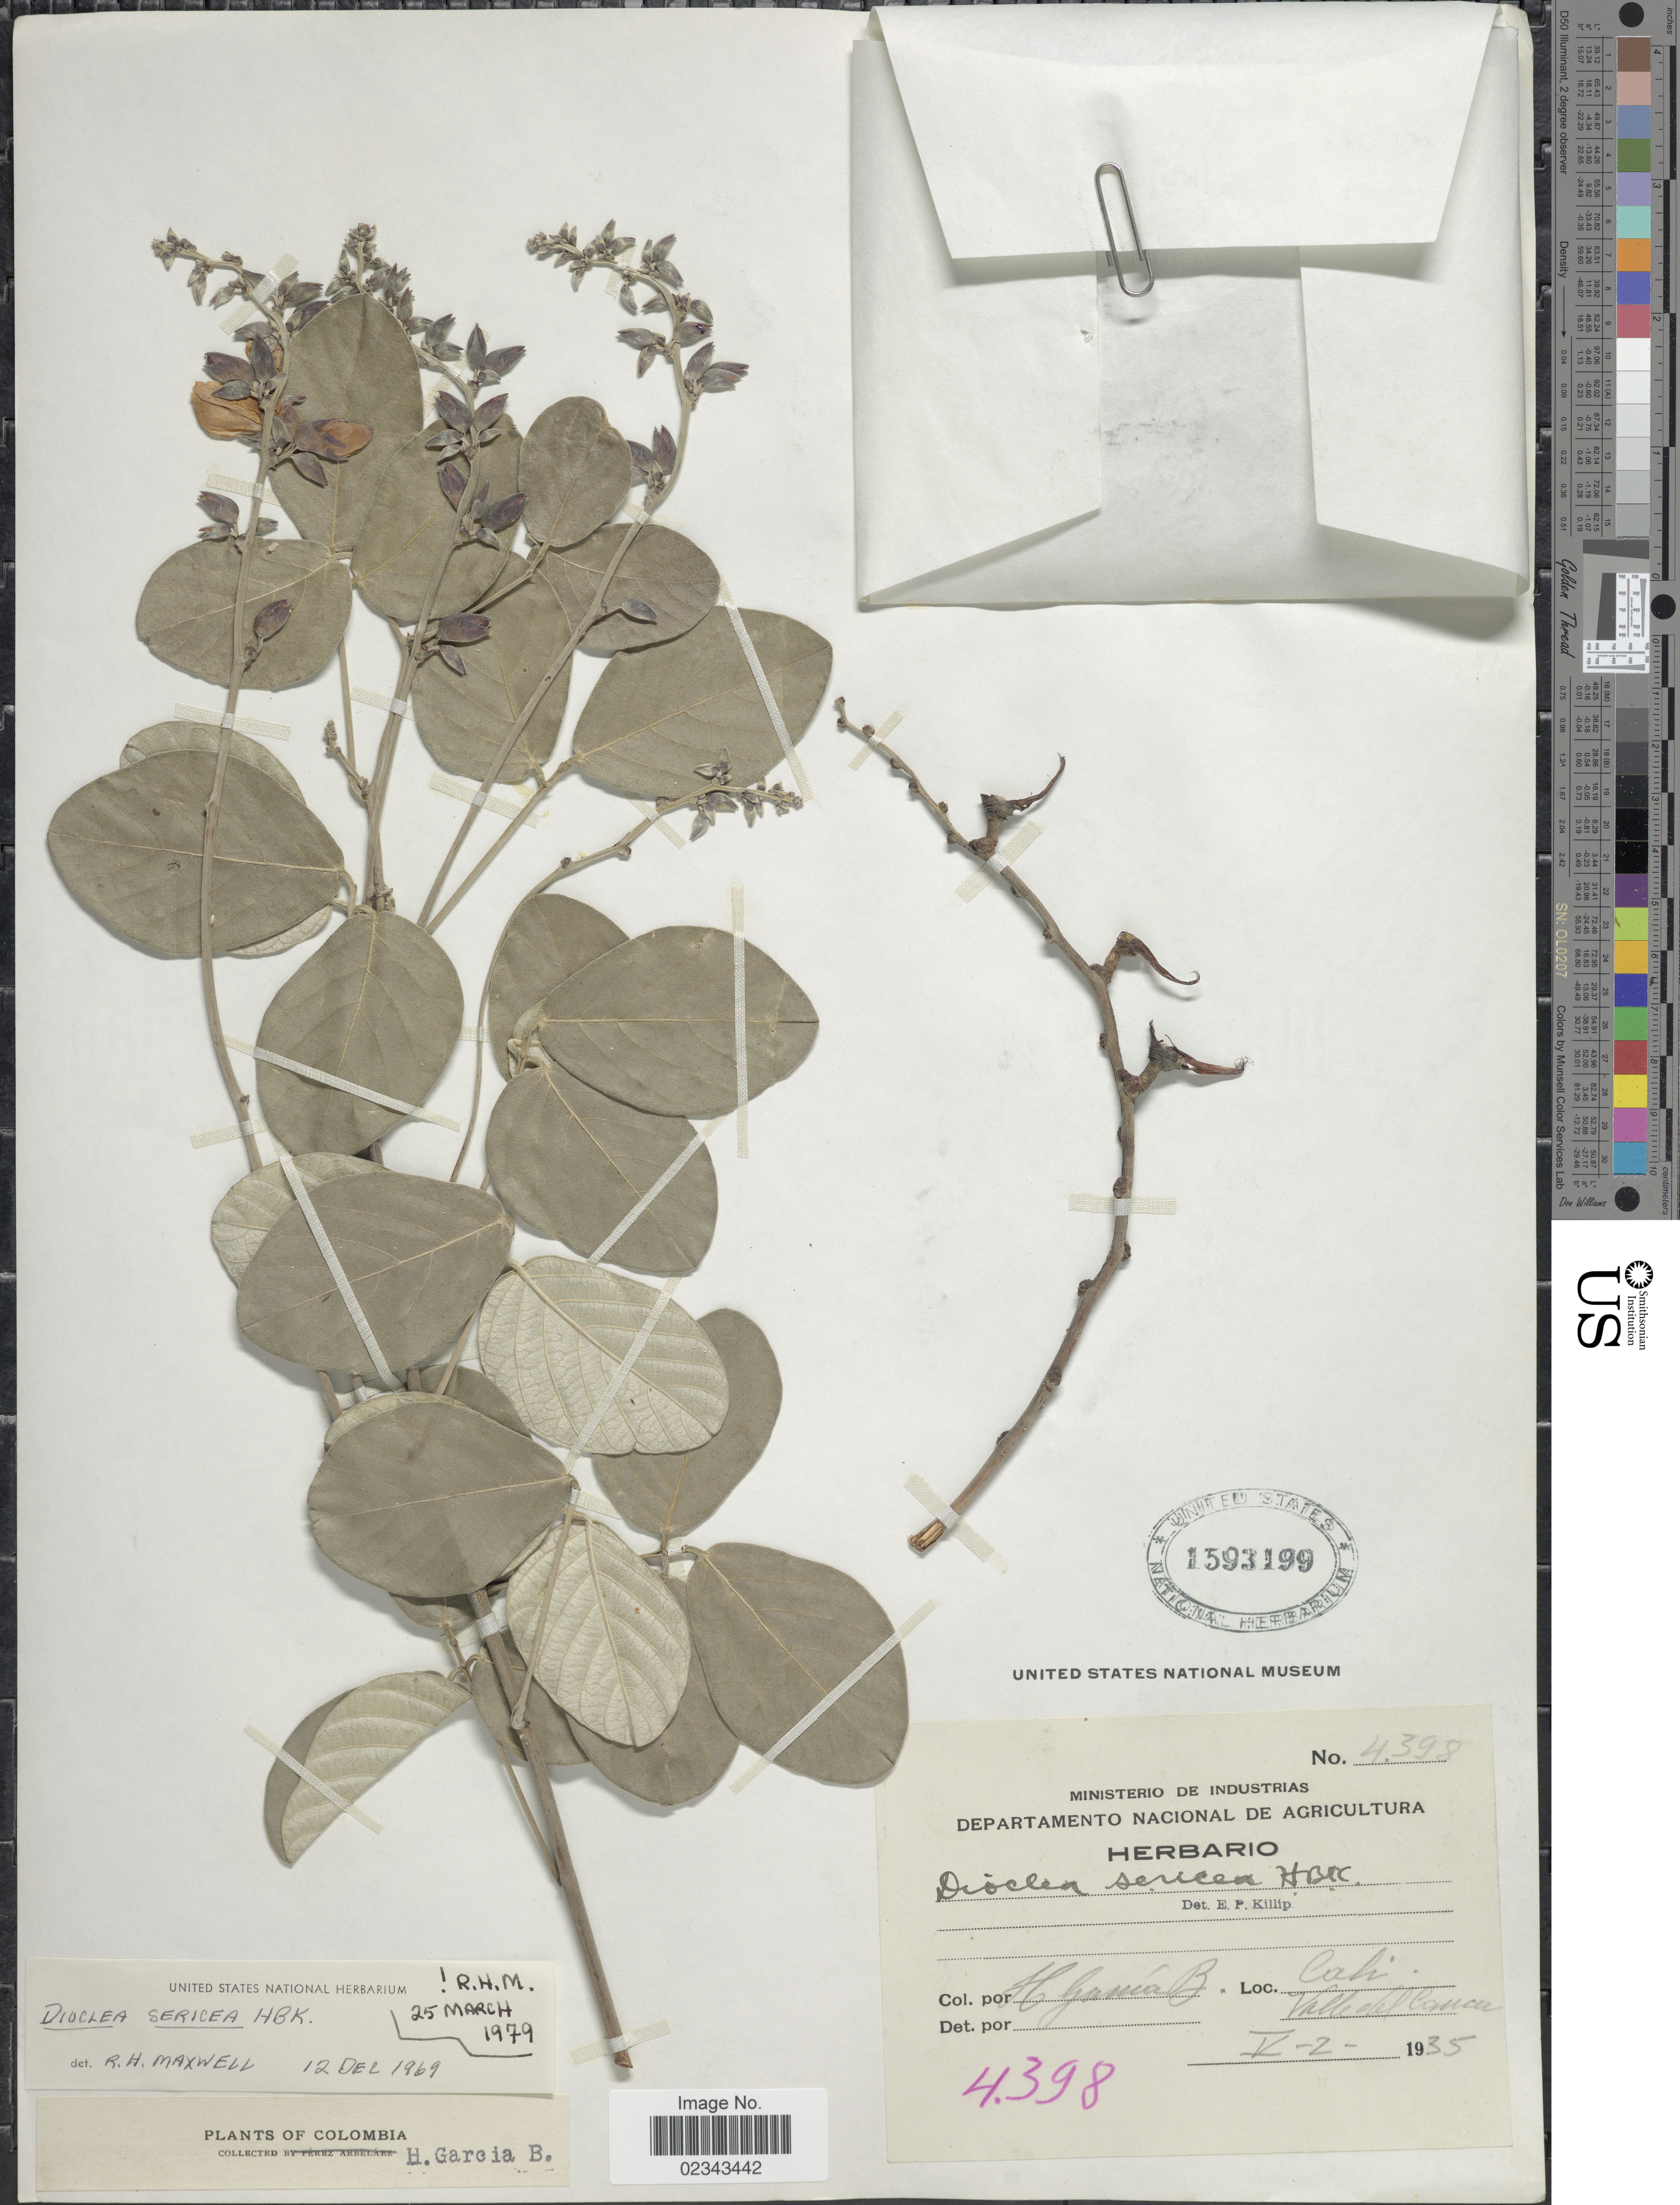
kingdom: Plantae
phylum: Tracheophyta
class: Magnoliopsida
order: Fabales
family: Fabaceae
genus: Dioclea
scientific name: Dioclea sericea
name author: Kunth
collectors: H. García Barriga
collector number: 4398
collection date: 1935-05-02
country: Colombia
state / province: Valle del Cauca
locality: Cali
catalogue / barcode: US 1593199